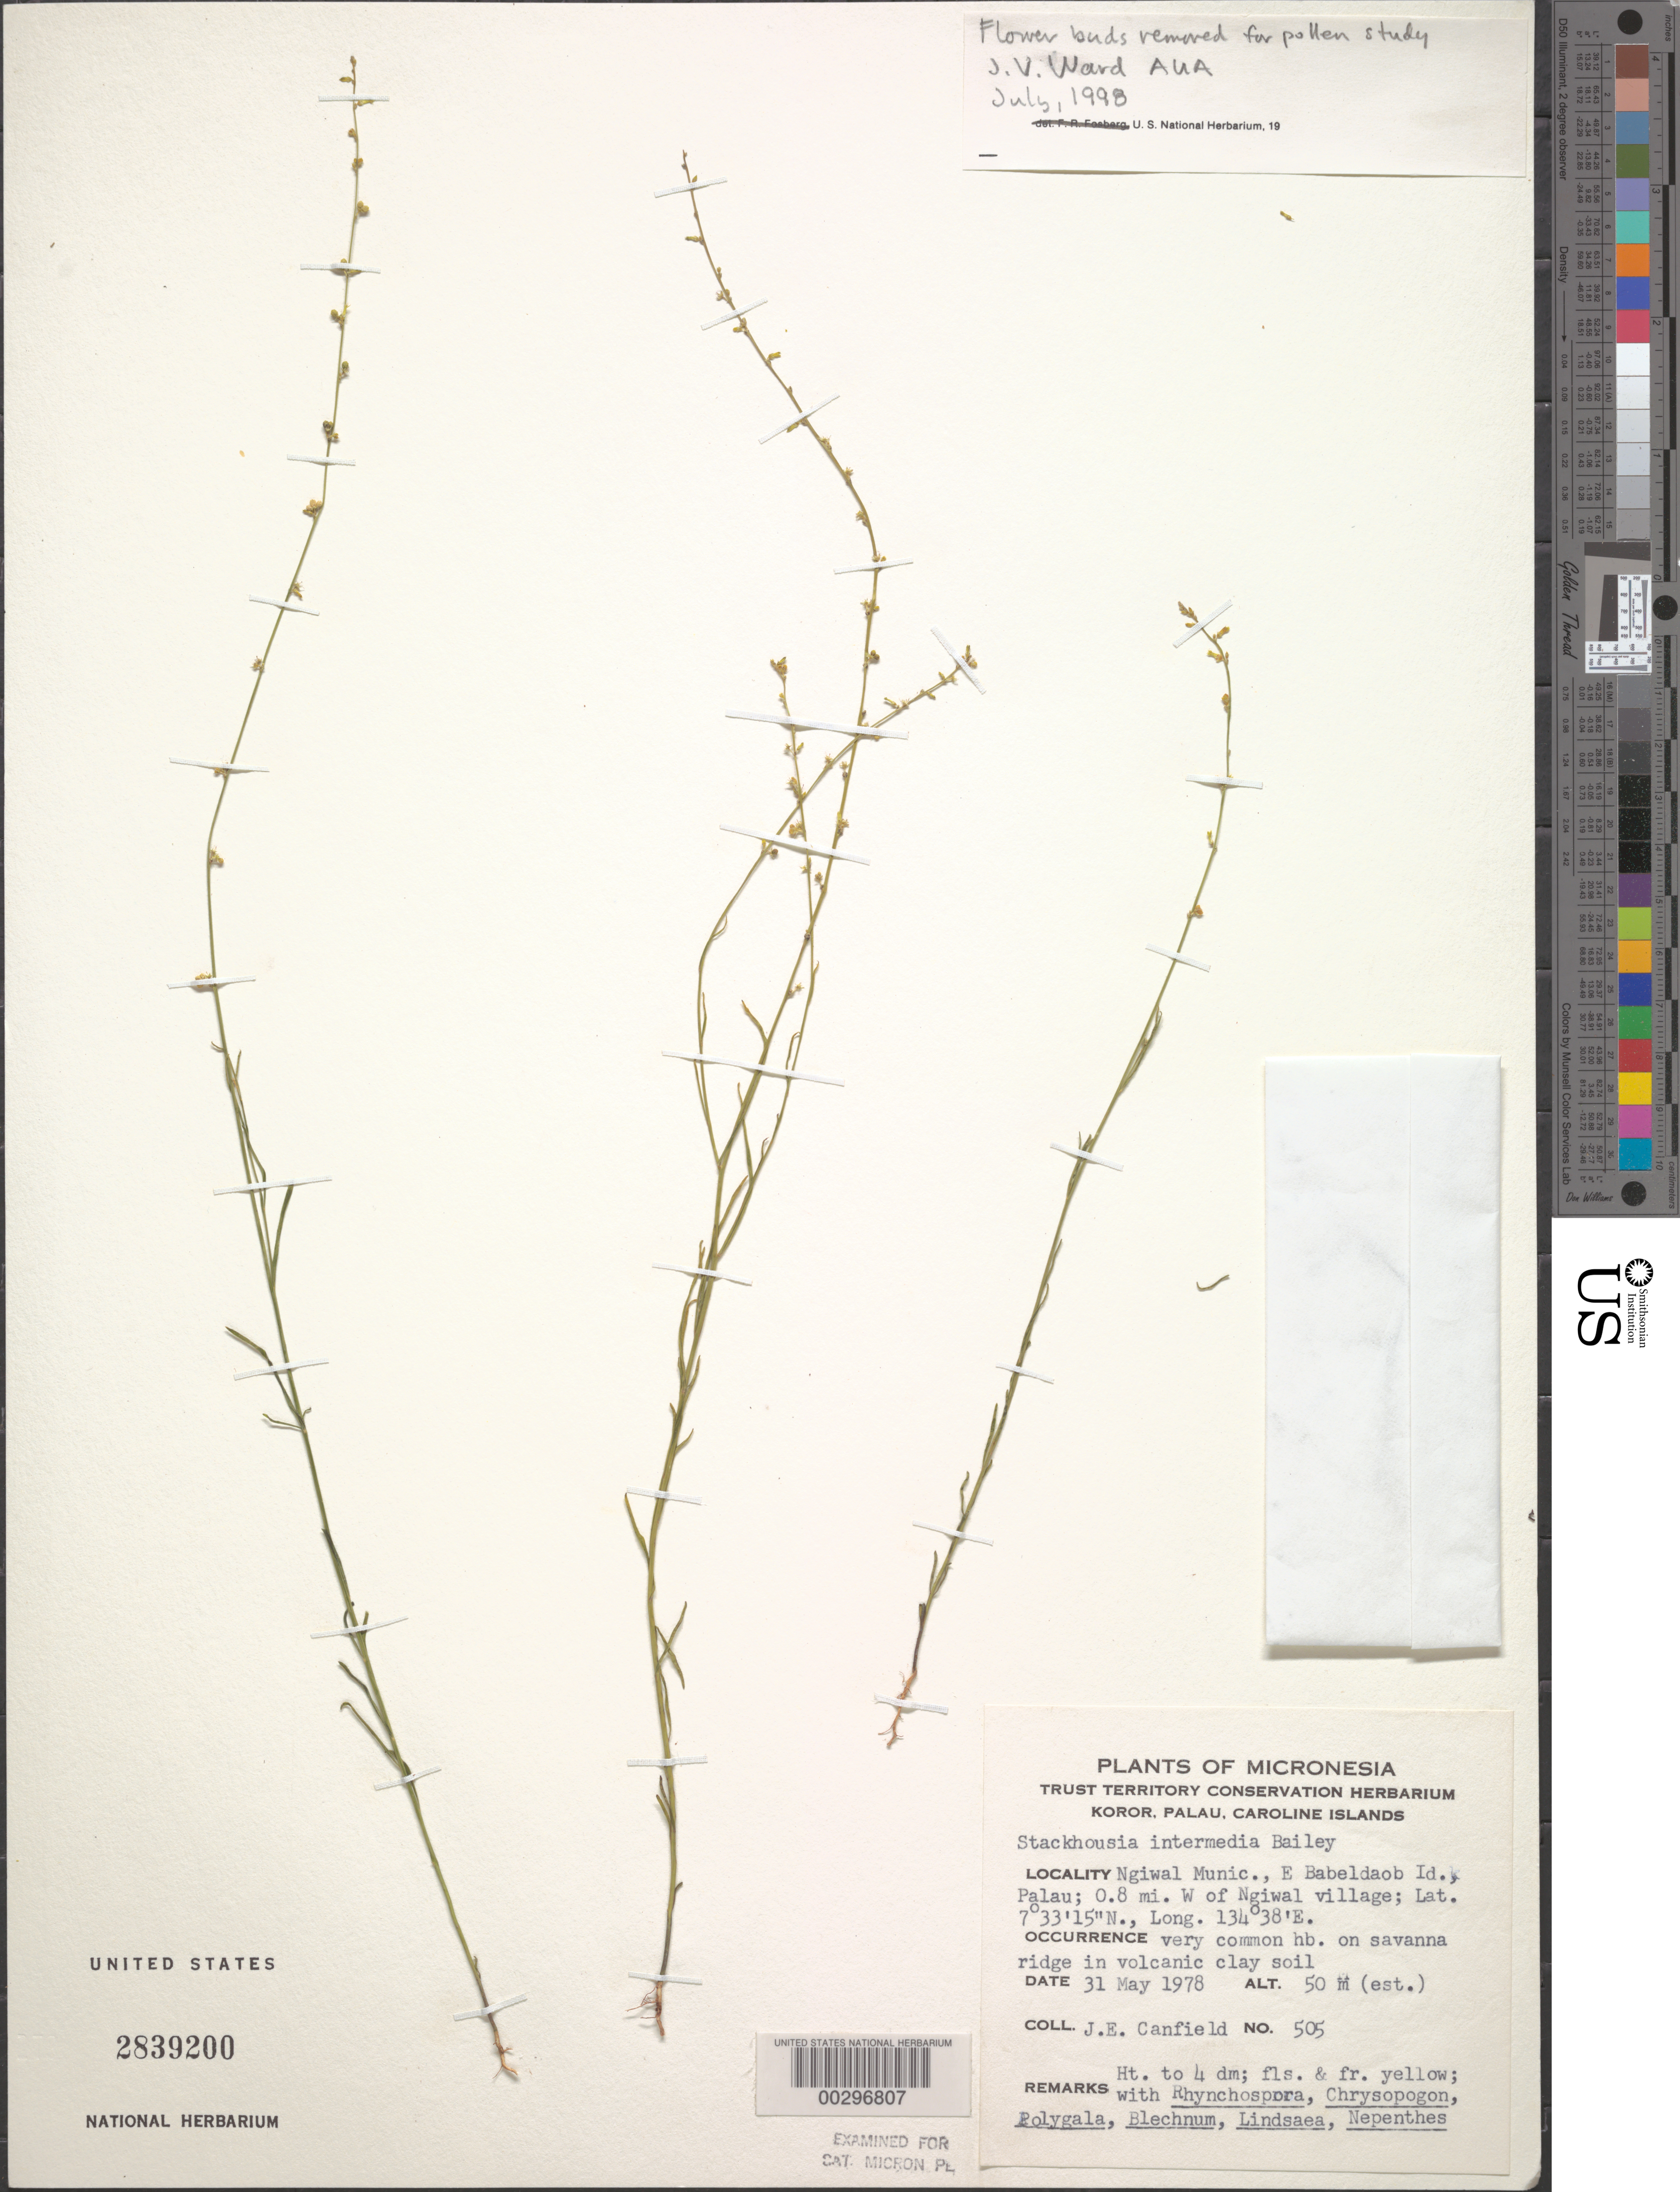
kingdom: Plantae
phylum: Tracheophyta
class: Magnoliopsida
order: Celastrales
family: Celastraceae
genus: Stackhousia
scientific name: Stackhousia intermedia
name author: F.M. Bailey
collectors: J. E. Canfield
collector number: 505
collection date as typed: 31 May 1978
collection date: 1978-05-31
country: Palau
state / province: Ngiwal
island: Babeldaob [Babelthuap]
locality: Ngiwal mun., w of ngiwal village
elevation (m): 50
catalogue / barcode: US 2839200